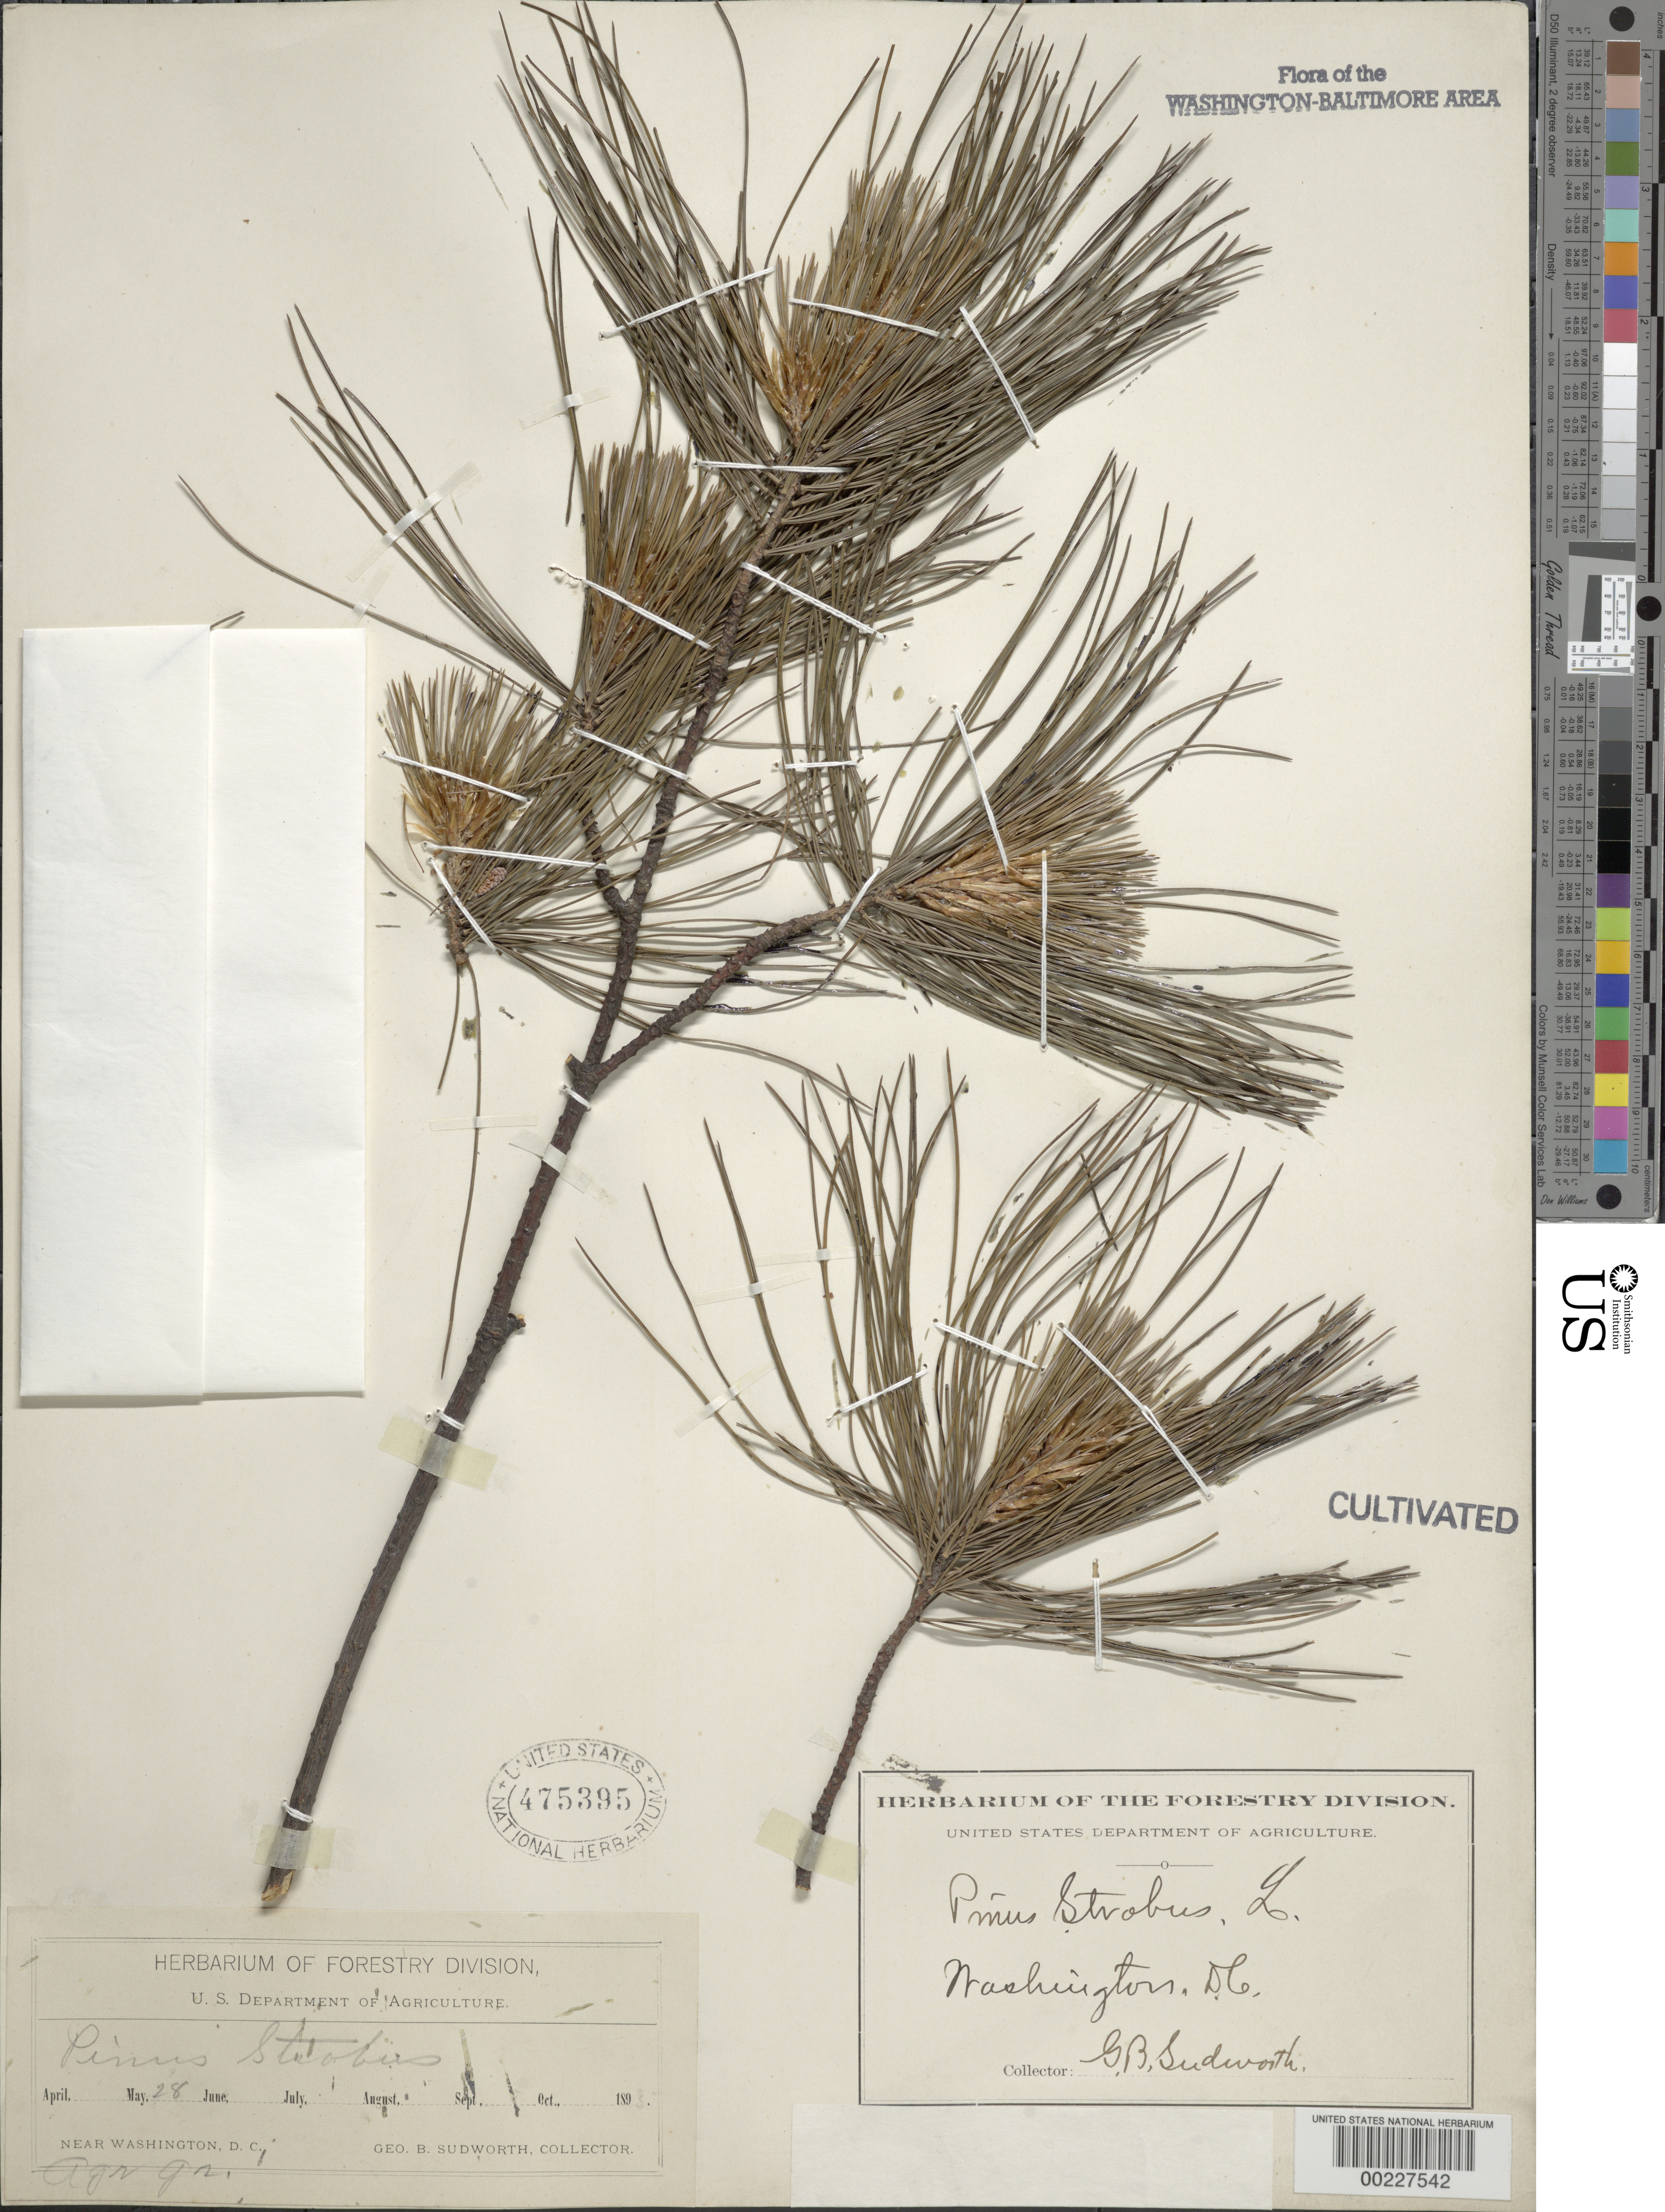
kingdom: Plantae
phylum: Tracheophyta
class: Pinopsida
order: Pinales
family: Pinaceae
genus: Pinus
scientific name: Pinus strobus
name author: L.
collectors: G. B. Sudworth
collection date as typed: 28 May 1895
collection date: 1895-05-28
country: United States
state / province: District of Columbia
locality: Agriculture grounds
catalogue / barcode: US 475395